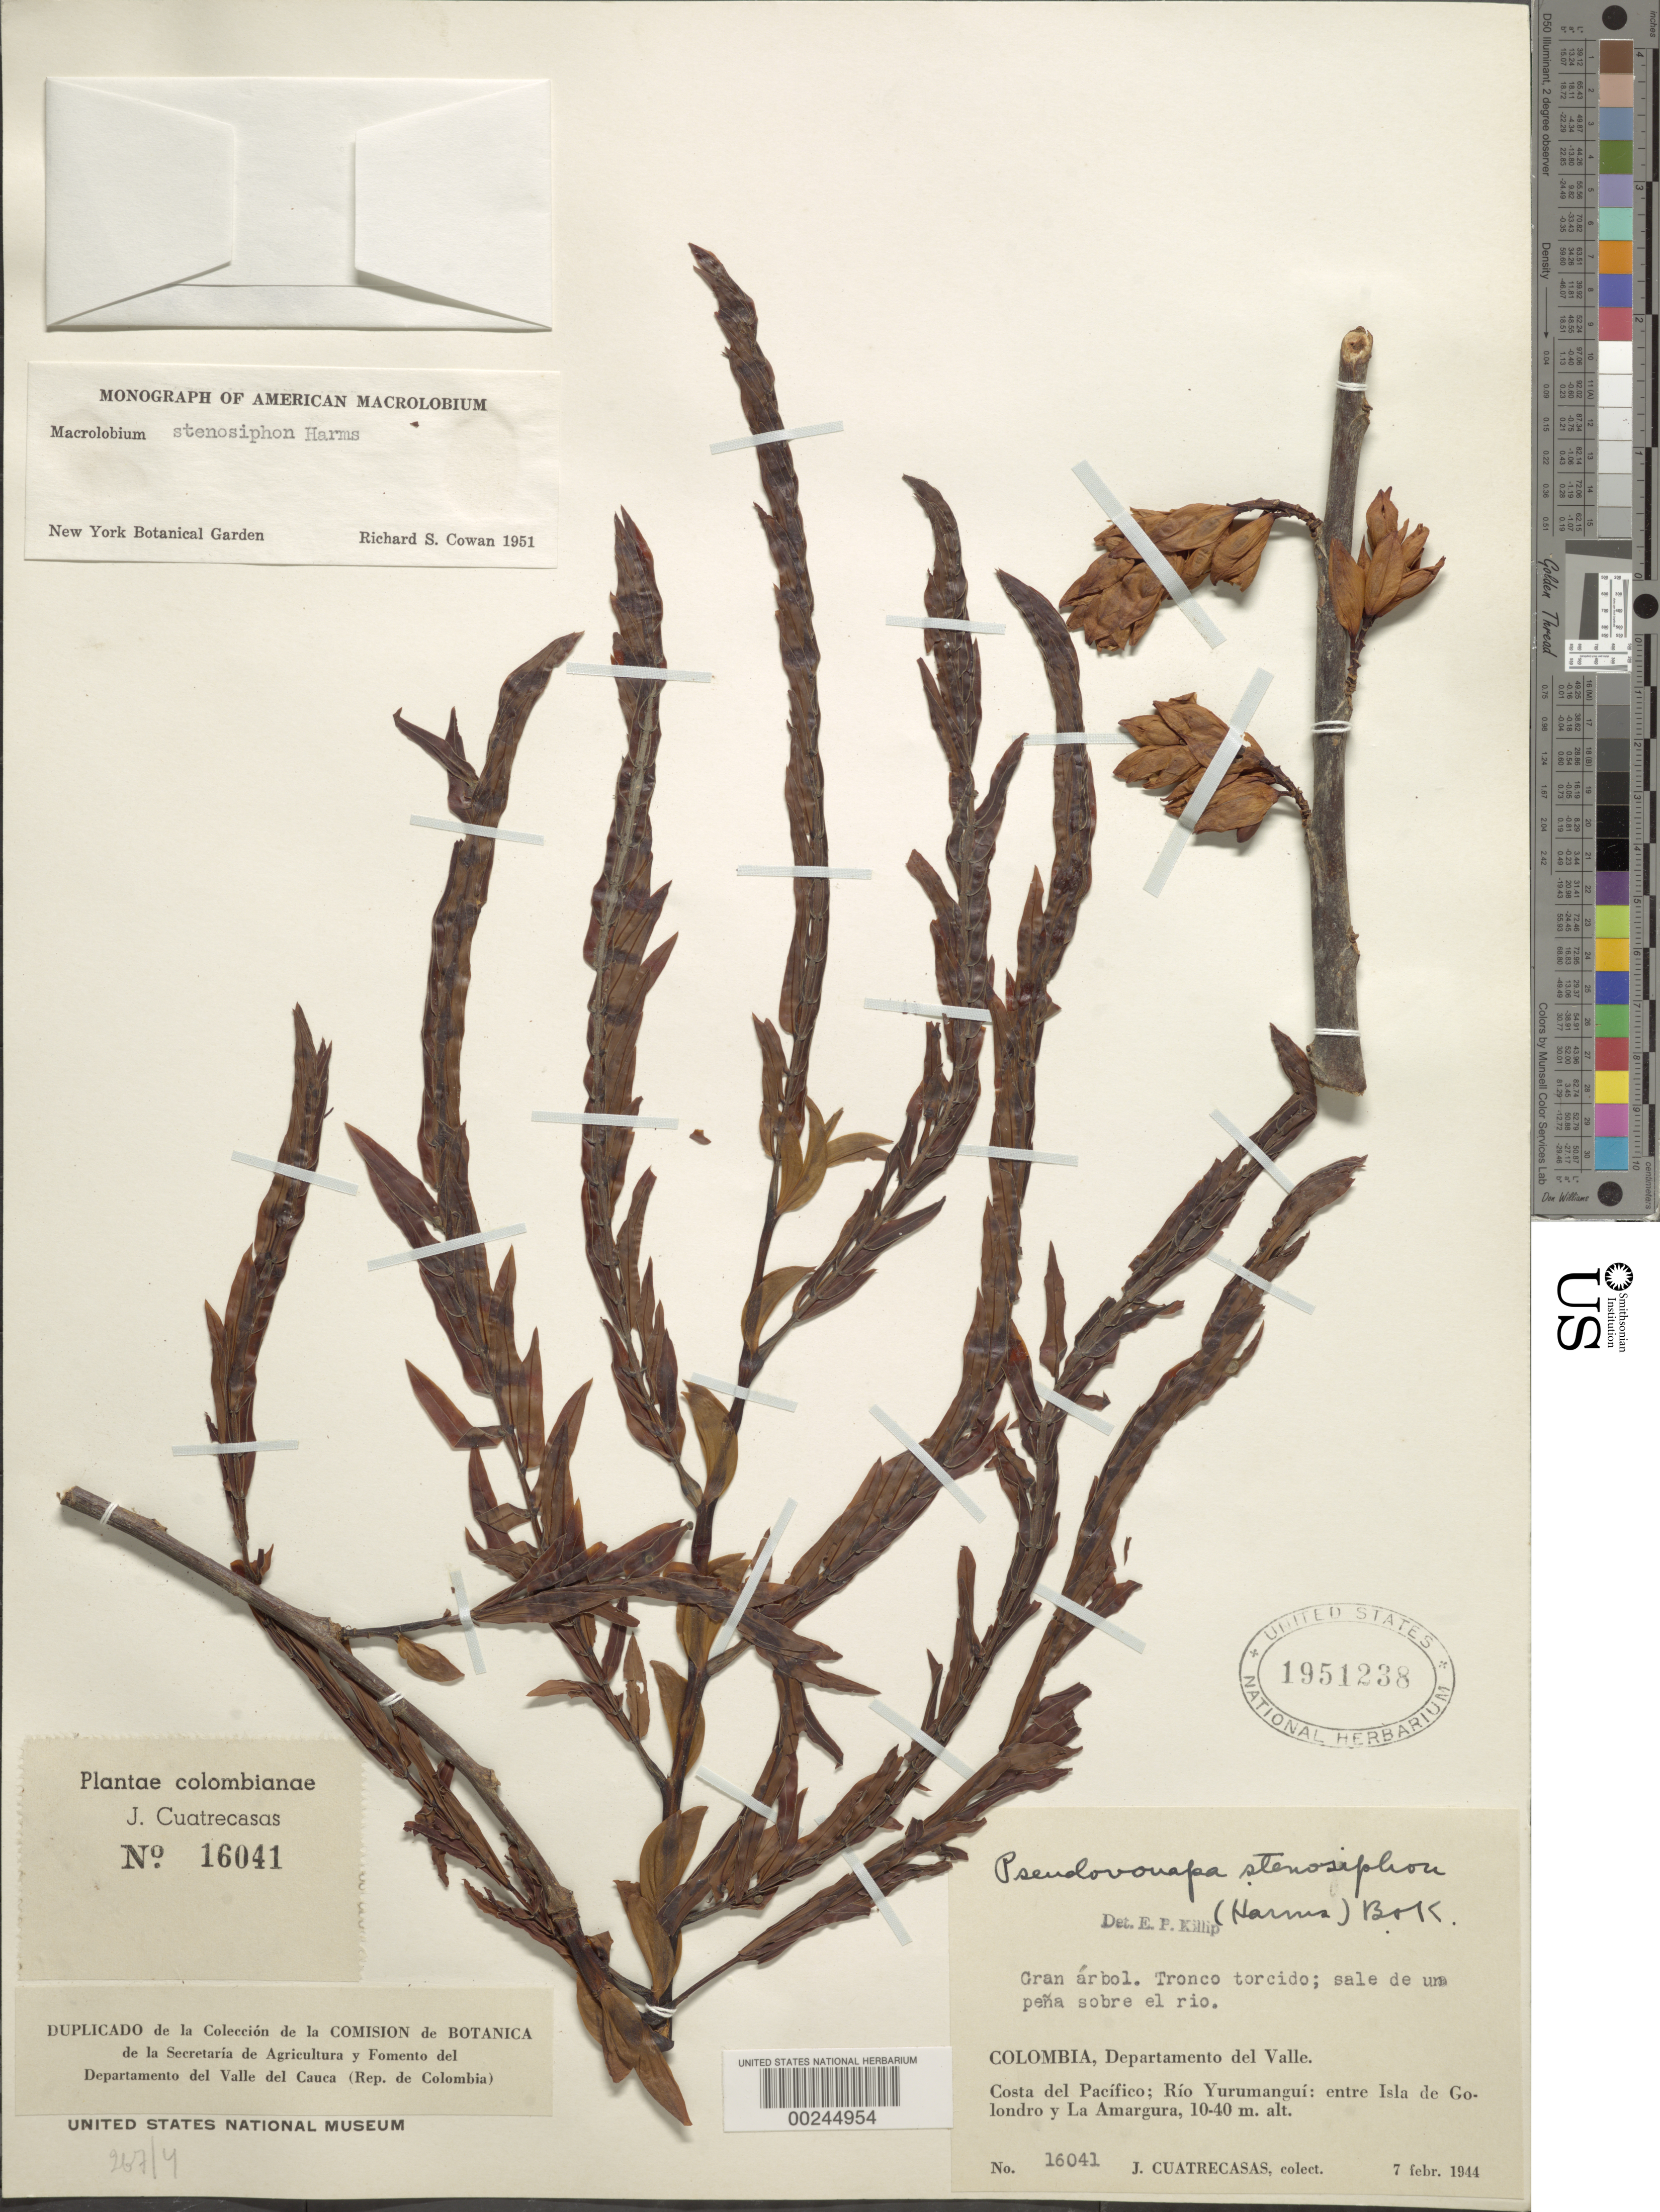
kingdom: Plantae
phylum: Tracheophyta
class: Magnoliopsida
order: Fabales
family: Fabaceae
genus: Macrolobium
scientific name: Macrolobium stenosiphon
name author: Harms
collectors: J. Cuatrecasas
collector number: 16041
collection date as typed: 07 Feb 1944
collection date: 1944-02-07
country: Colombia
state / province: Valle del Cauca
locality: Pacific Coast, Rio Yurumangui, between Isla de Golondro & La Amargura.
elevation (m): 10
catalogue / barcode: US 1951238